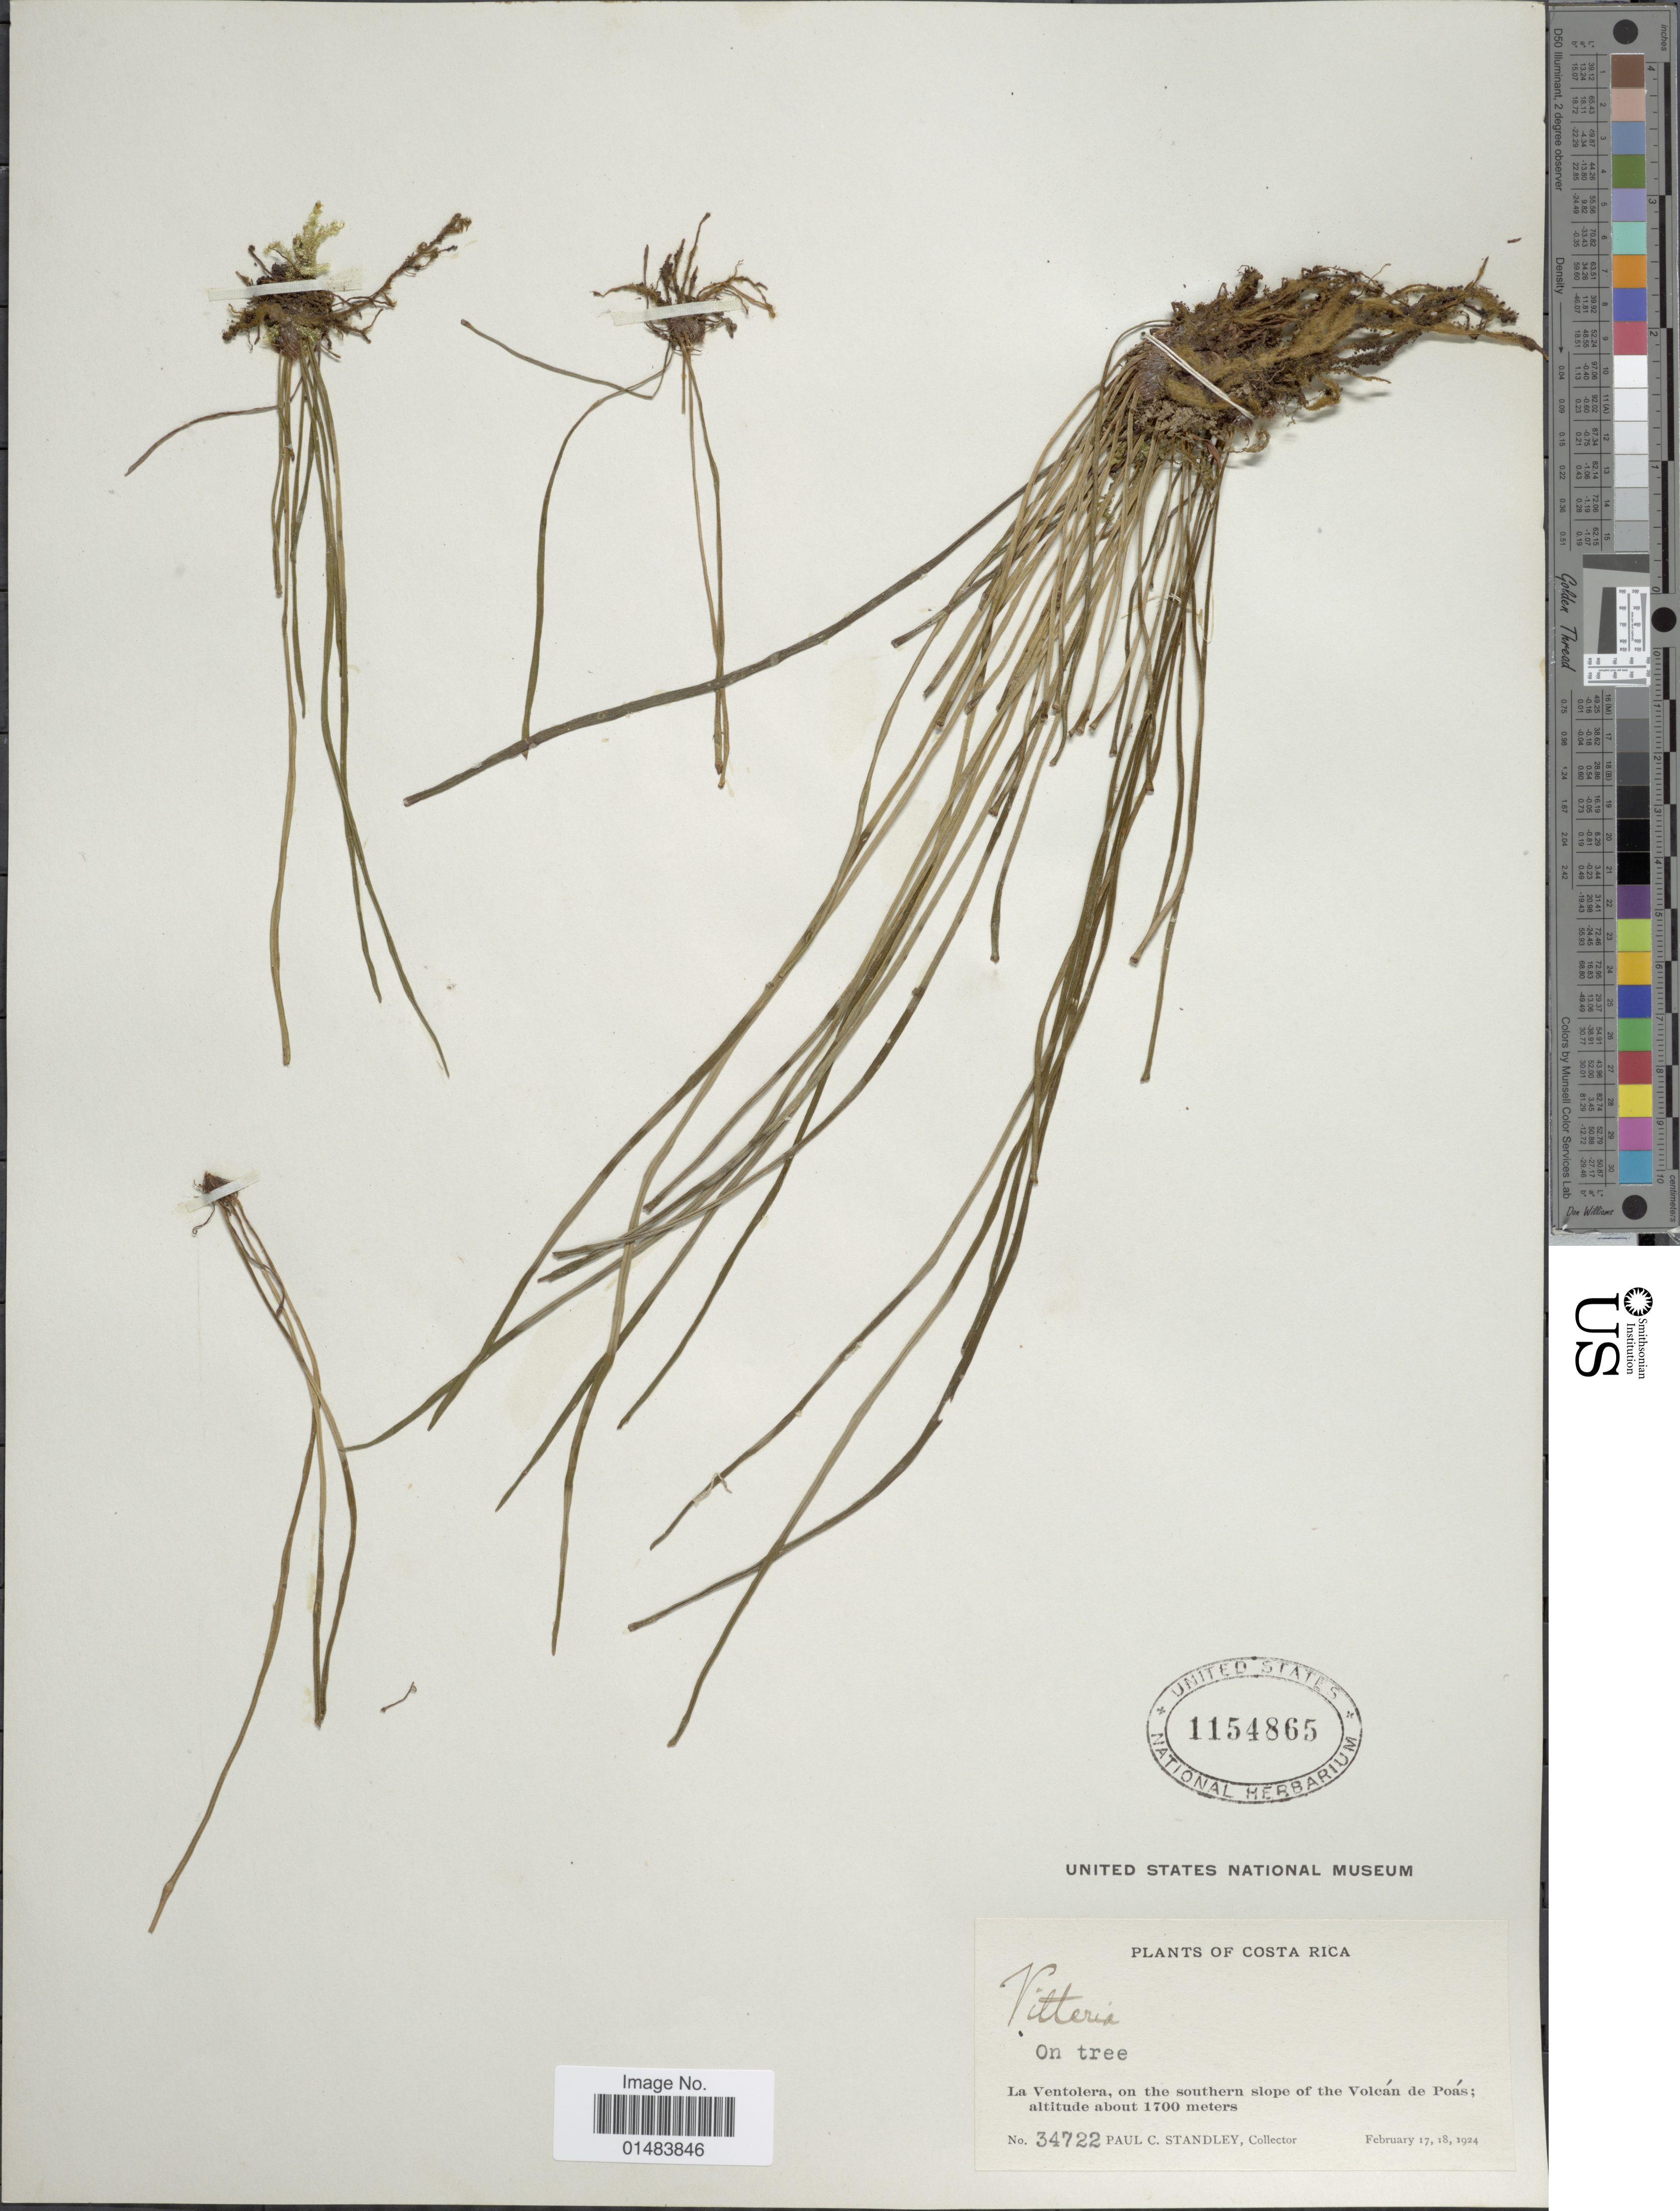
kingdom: Plantae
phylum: Tracheophyta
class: Polypodiopsida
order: Polypodiales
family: Pteridaceae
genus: Vittaria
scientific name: Vittaria sp.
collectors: P. C. Standley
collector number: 34722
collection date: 1924-02-17/1924-02-18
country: Costa Rica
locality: Plants of Costa Rica, La Ventolera, on the southern slope of the Volcan de Poas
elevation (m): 1700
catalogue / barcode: US 1154865